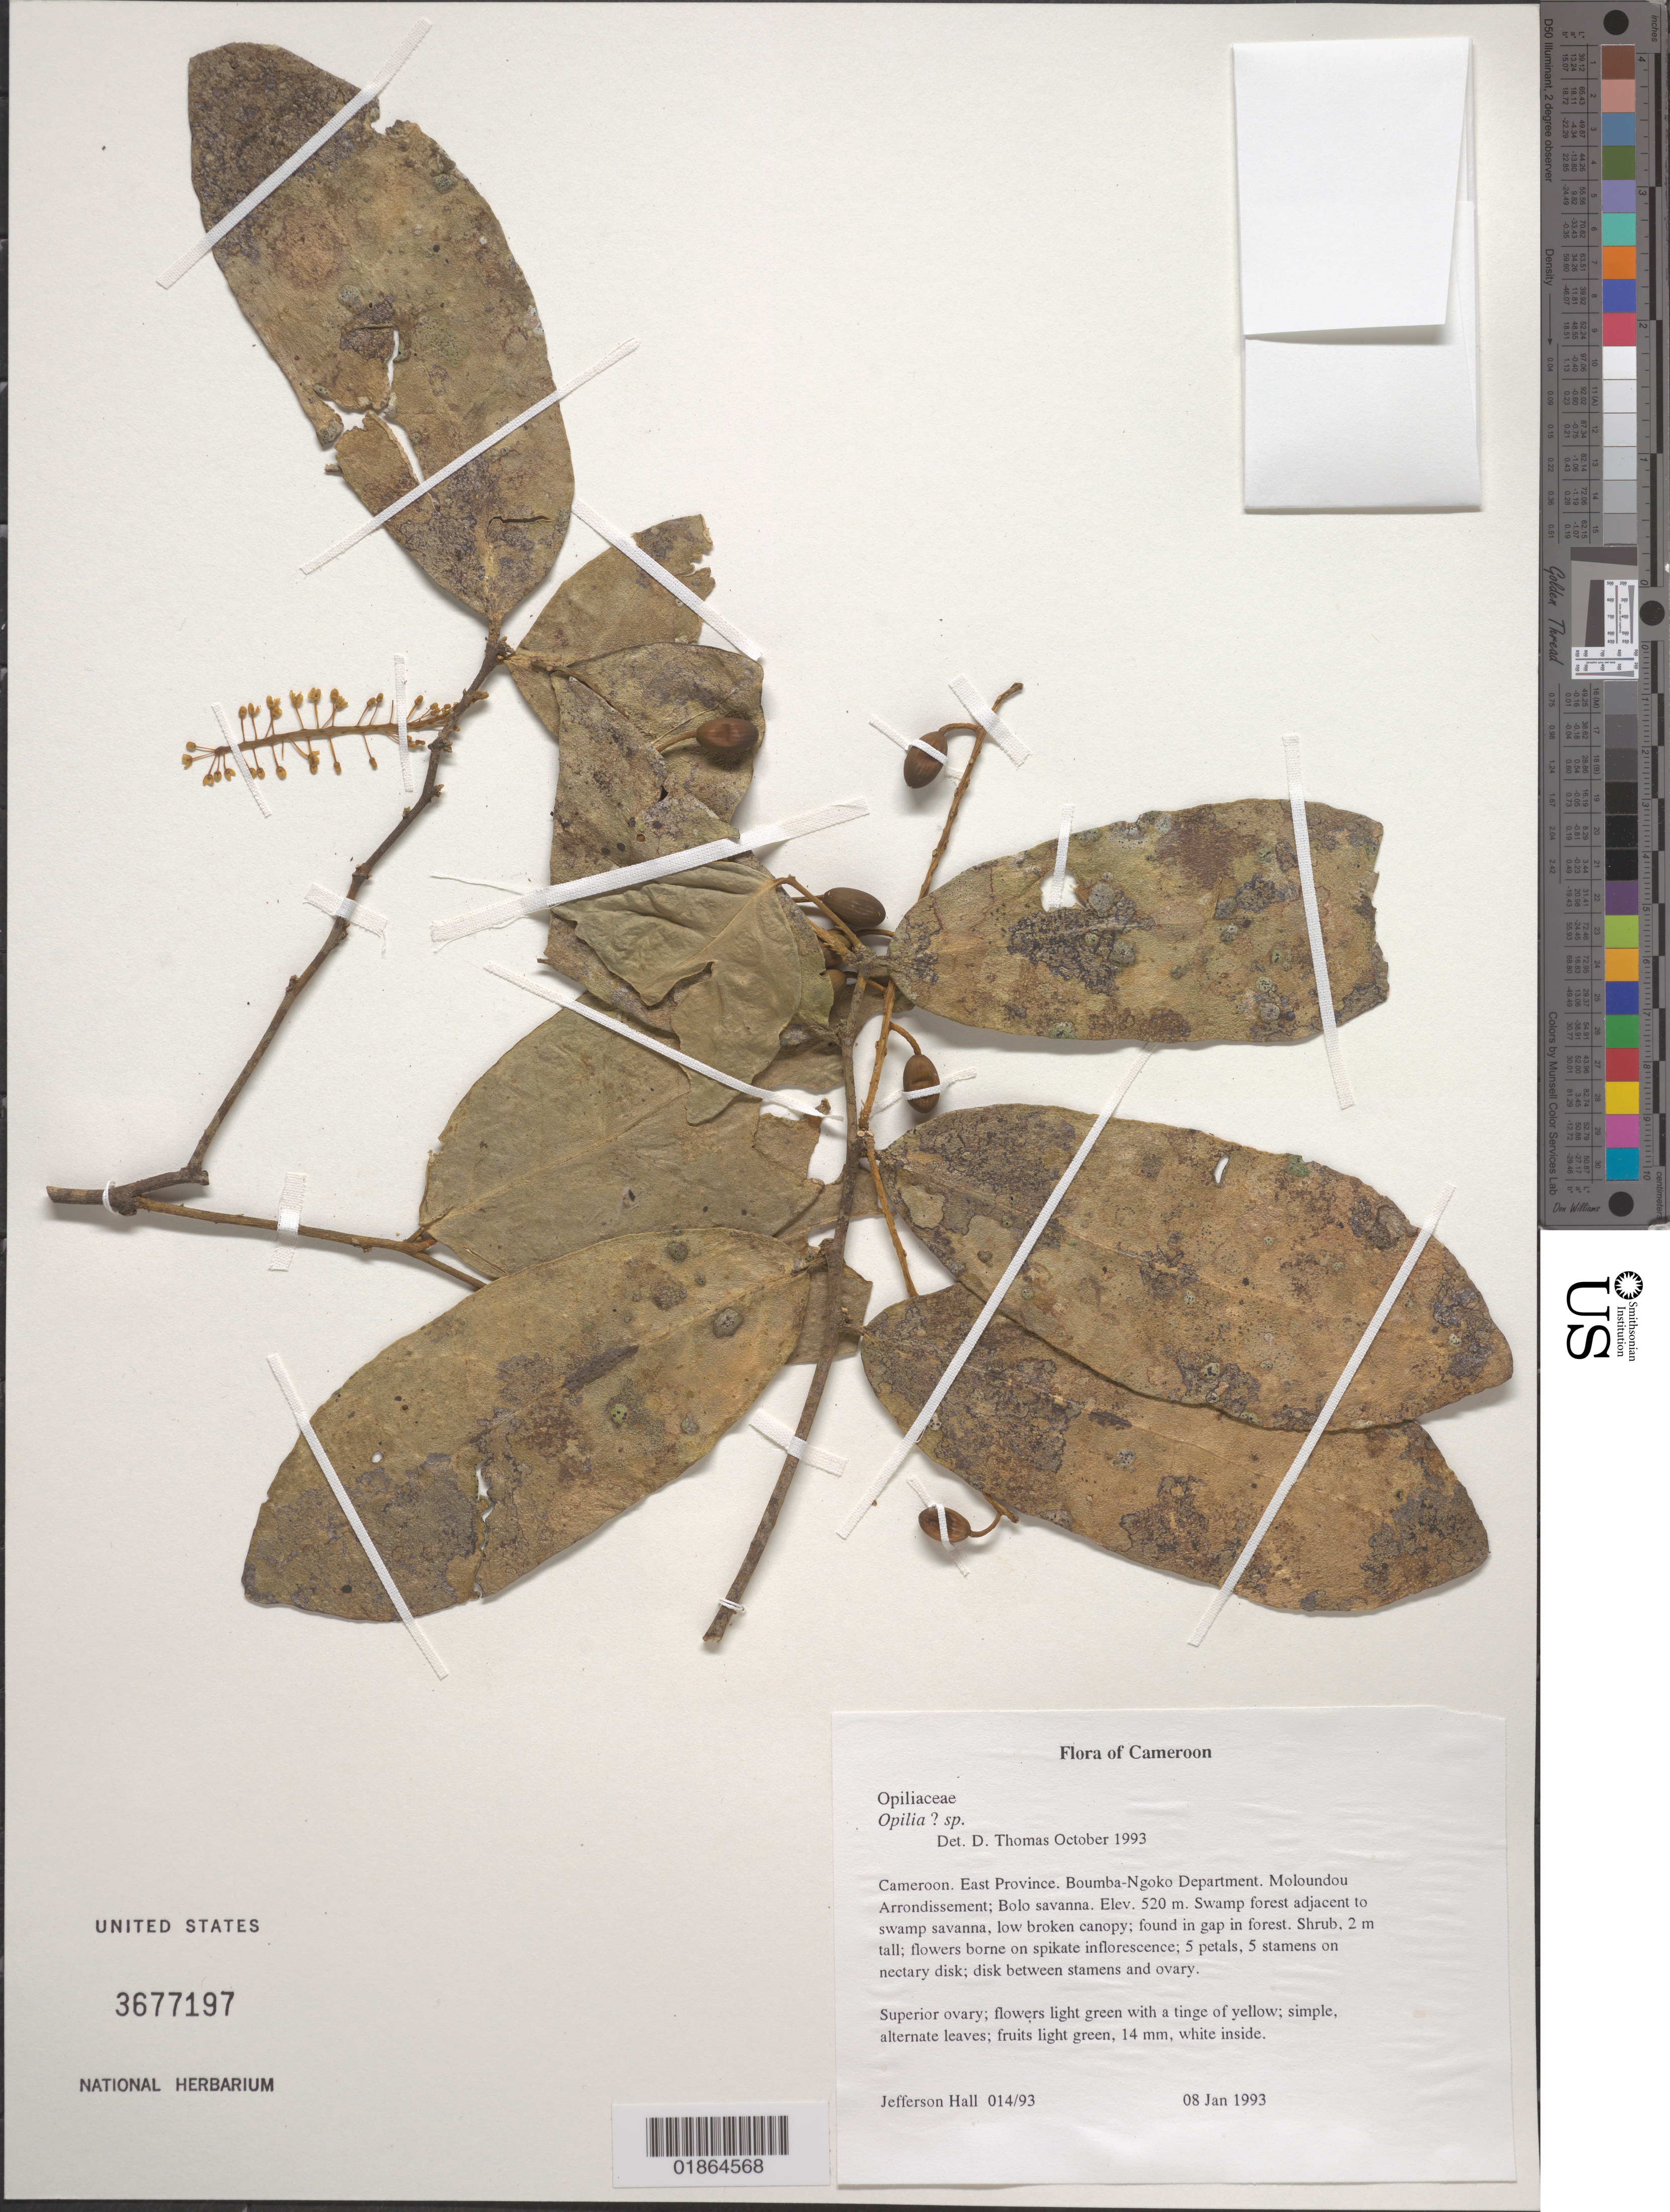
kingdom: Plantae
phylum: Tracheophyta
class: Magnoliopsida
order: Santalales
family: Opiliaceae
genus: Opilia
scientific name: Opilia sp.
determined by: Thomas, D.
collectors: J. Hall & -. Edouard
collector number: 014/93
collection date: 1993-01-08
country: Cameroon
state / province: Est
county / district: Boumba-ngoko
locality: Moloundou Arrondissement; Bolo savanna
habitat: Swamp forest adjacent to swamp savanna, low broken canopy; found in gap in forest.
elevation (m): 520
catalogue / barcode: US 3677197